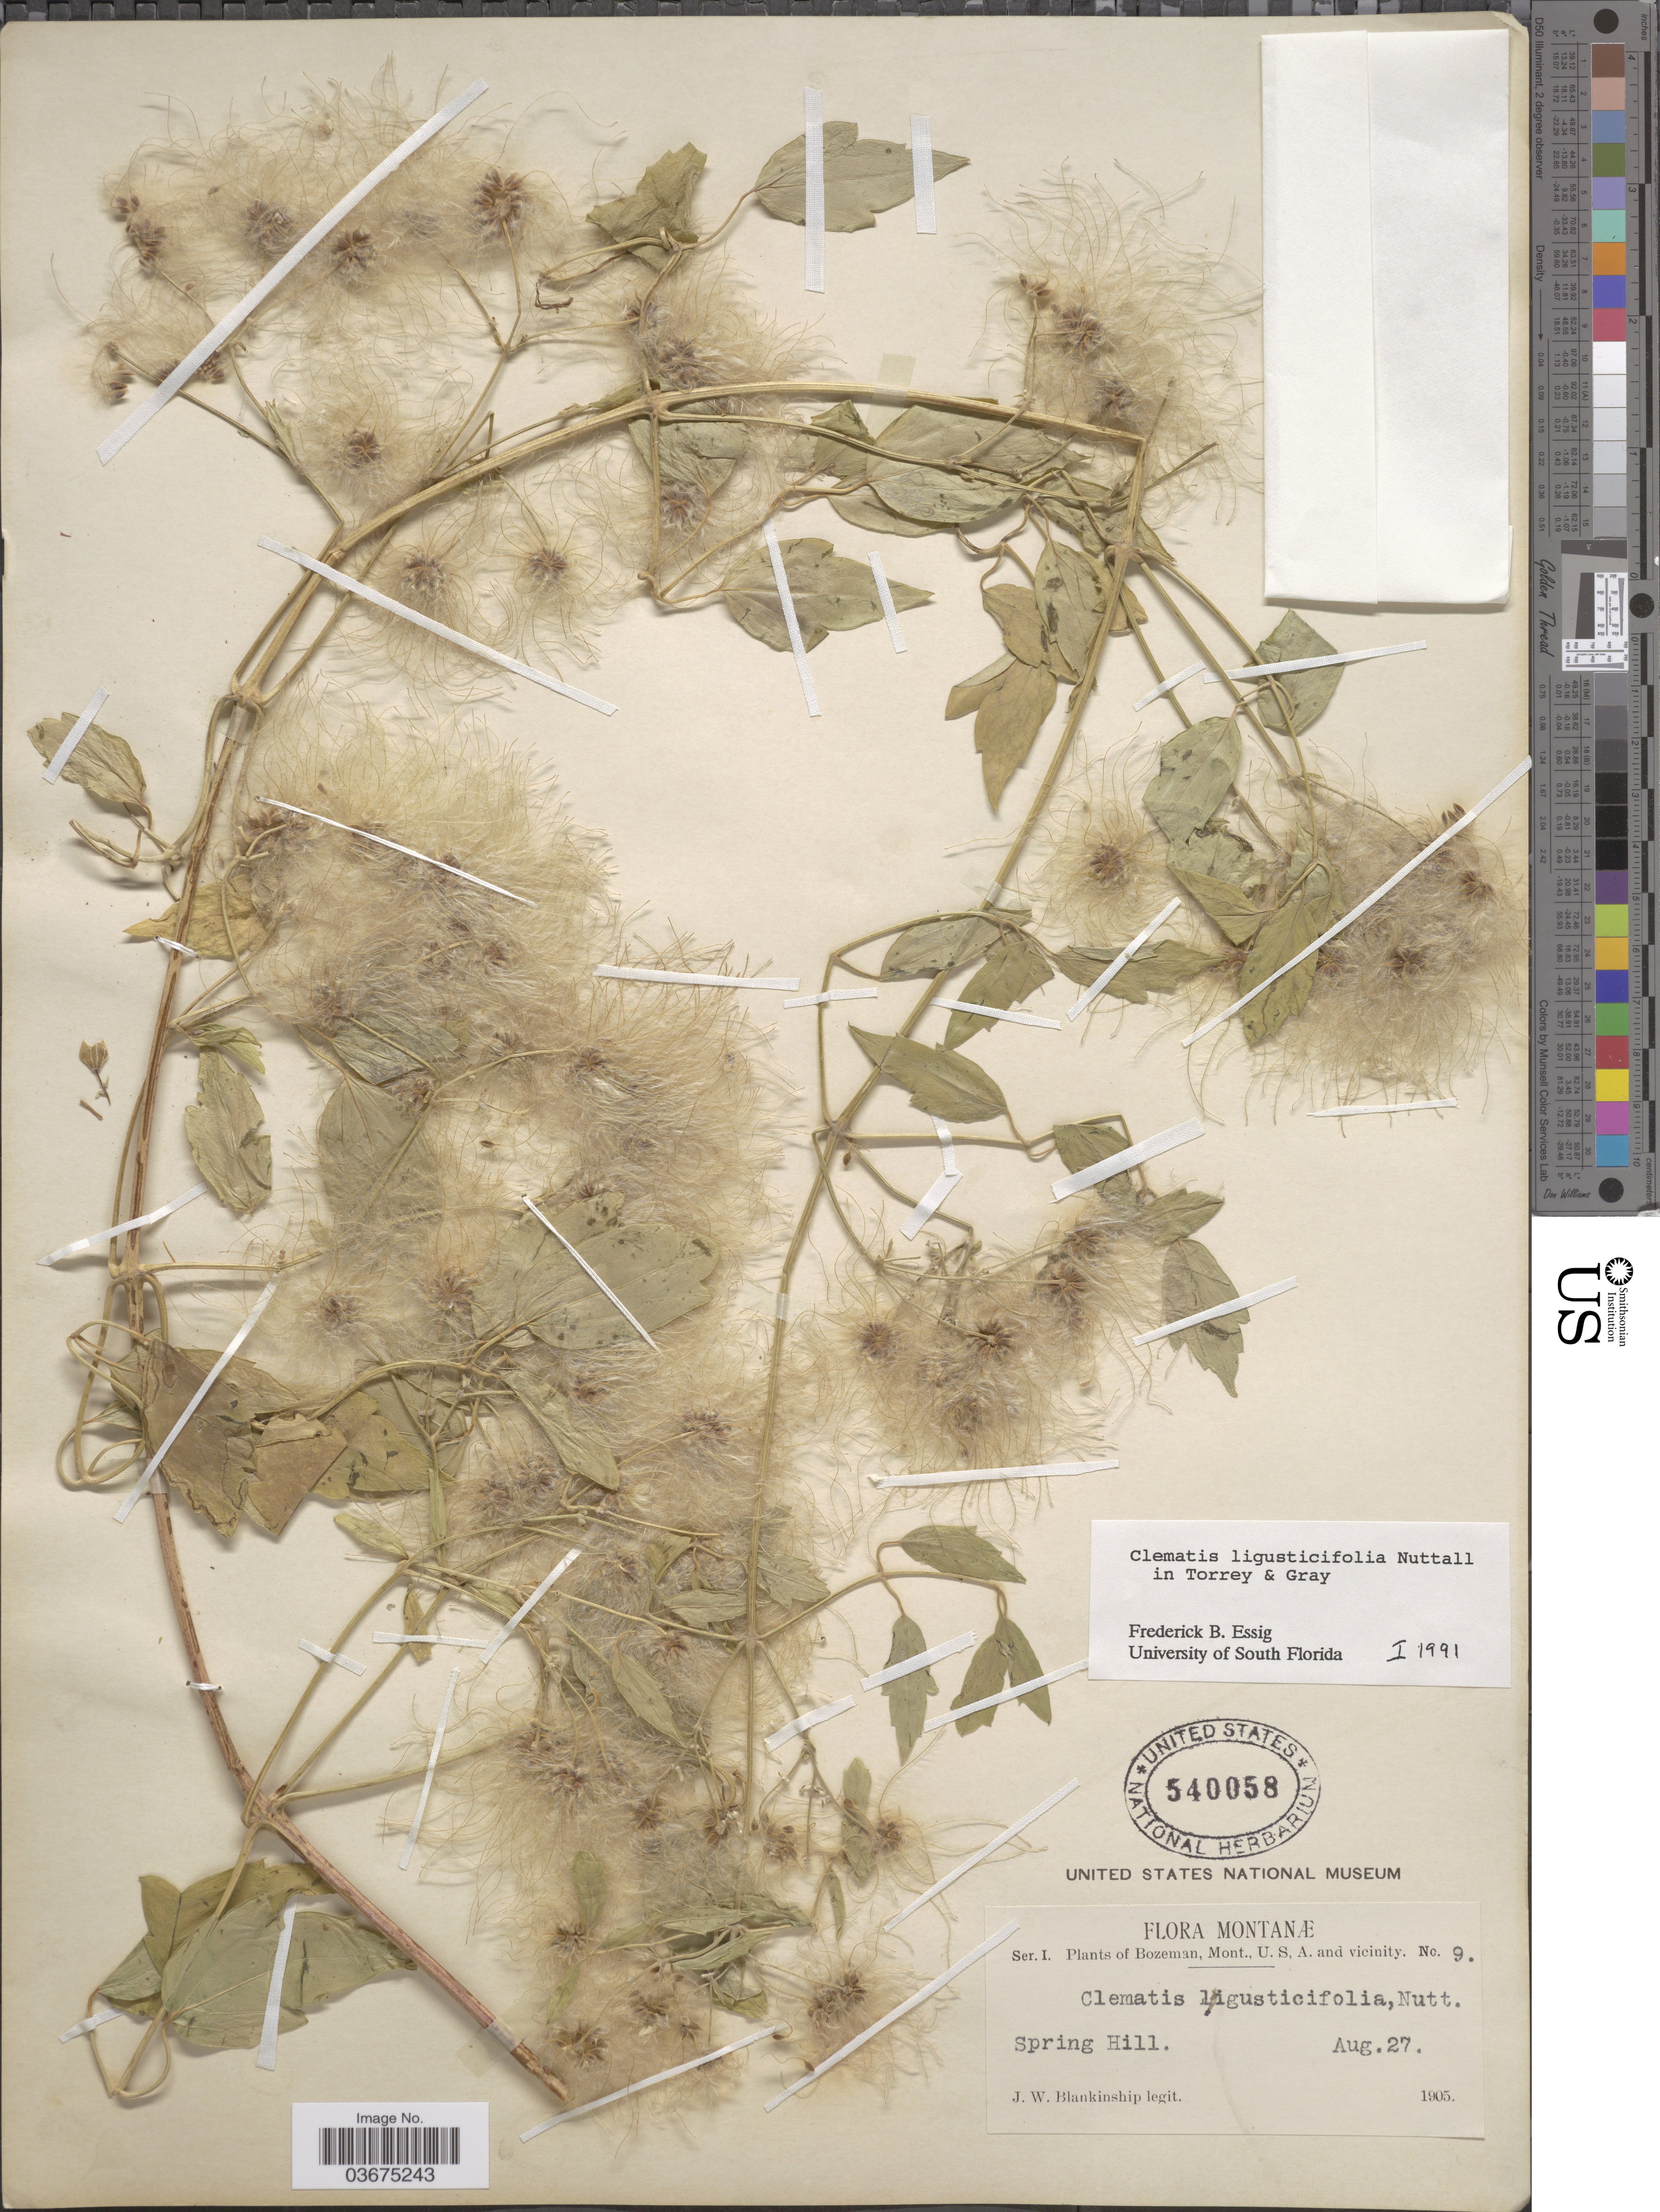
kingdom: Plantae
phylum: Tracheophyta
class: Magnoliopsida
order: Ranunculales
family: Ranunculaceae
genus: Clematis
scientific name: Clematis ligusticifolia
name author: Nutt.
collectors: J. W. Blankinship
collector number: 9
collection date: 1905-08-27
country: United States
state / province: Montana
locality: Bozeman and vicinity. Spring Hill.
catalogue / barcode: US 540058